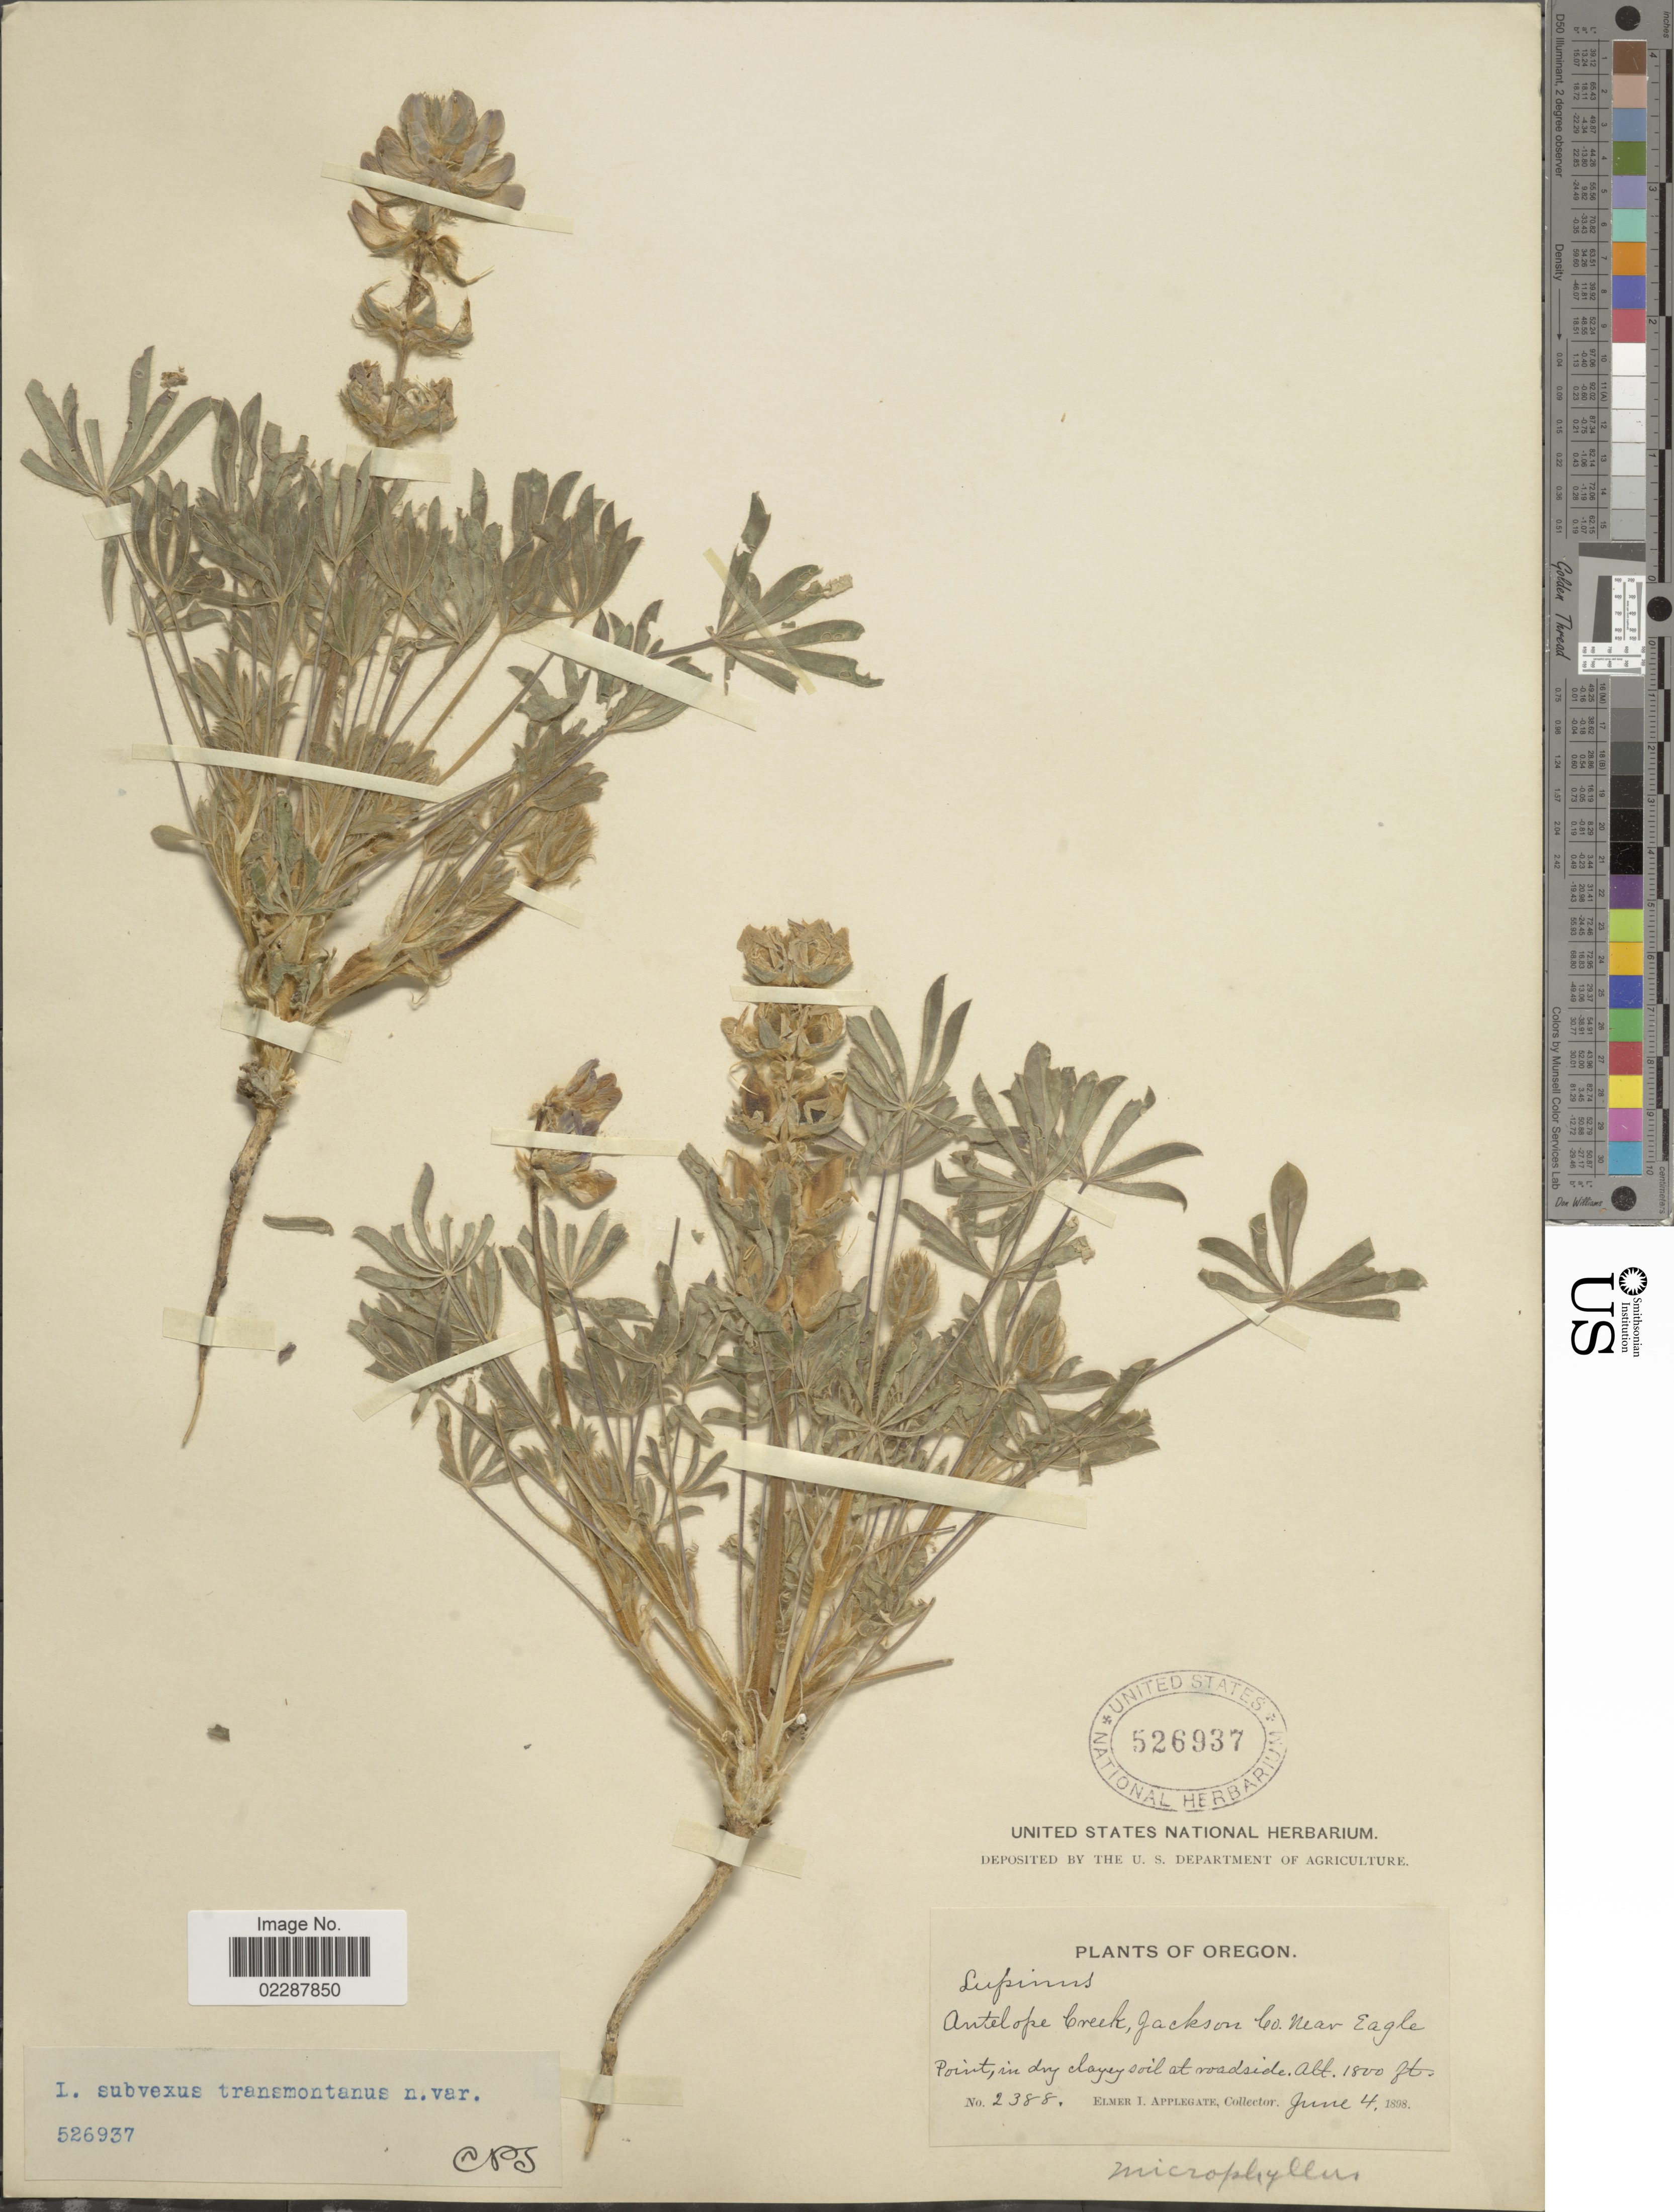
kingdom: Plantae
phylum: Tracheophyta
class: Magnoliopsida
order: Fabales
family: Fabaceae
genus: Lupinus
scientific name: Lupinus subvexus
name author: C.P. Sm.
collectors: E. I. Applegate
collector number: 2388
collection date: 1898-06-04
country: United States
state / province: Oregon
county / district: Jackson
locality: Antelope Creek, Jackson Co. Near Eagle Point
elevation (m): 549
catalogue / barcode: US 526937